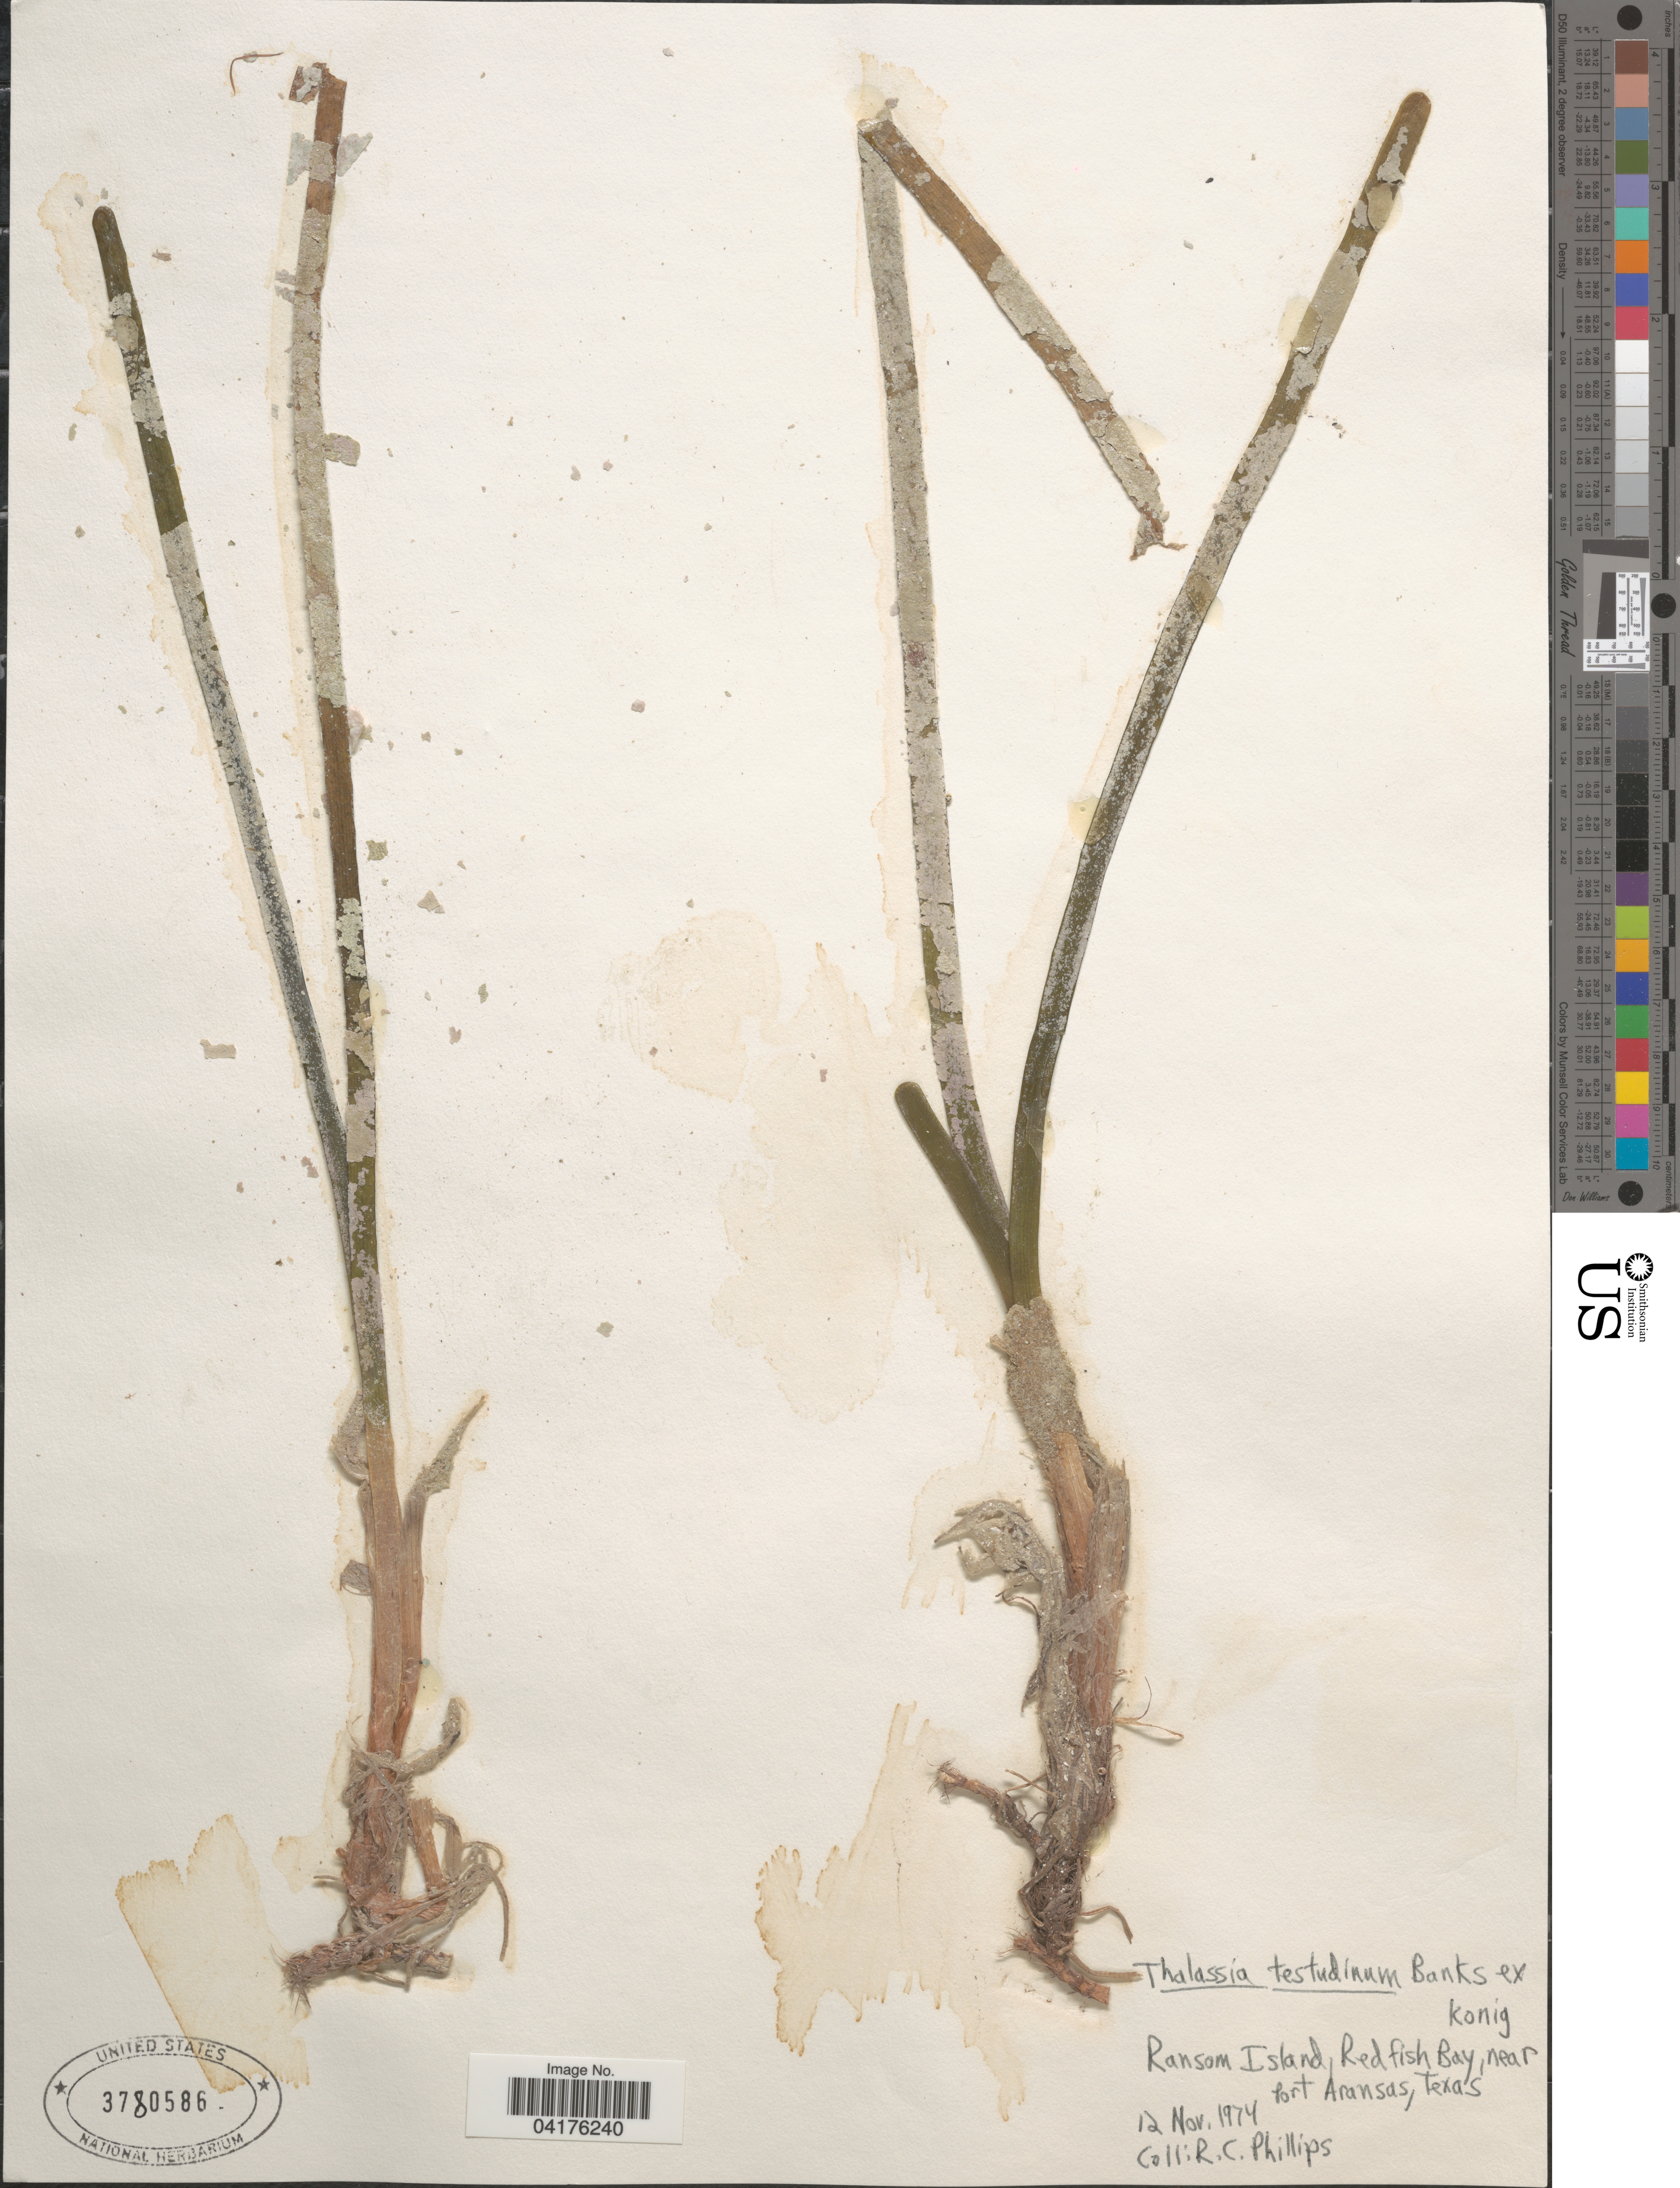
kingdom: Plantae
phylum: Tracheophyta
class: Liliopsida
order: Alismatales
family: Hydrocharitaceae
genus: Thalassia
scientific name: Thalassia testudinum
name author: Banks & Sol. ex K.D. Koenig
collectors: R. C. Phillips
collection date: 1974-11-12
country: United States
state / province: Texas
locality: Ransom Island Red fish Bay, near Port Aransas.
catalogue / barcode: US 3780586